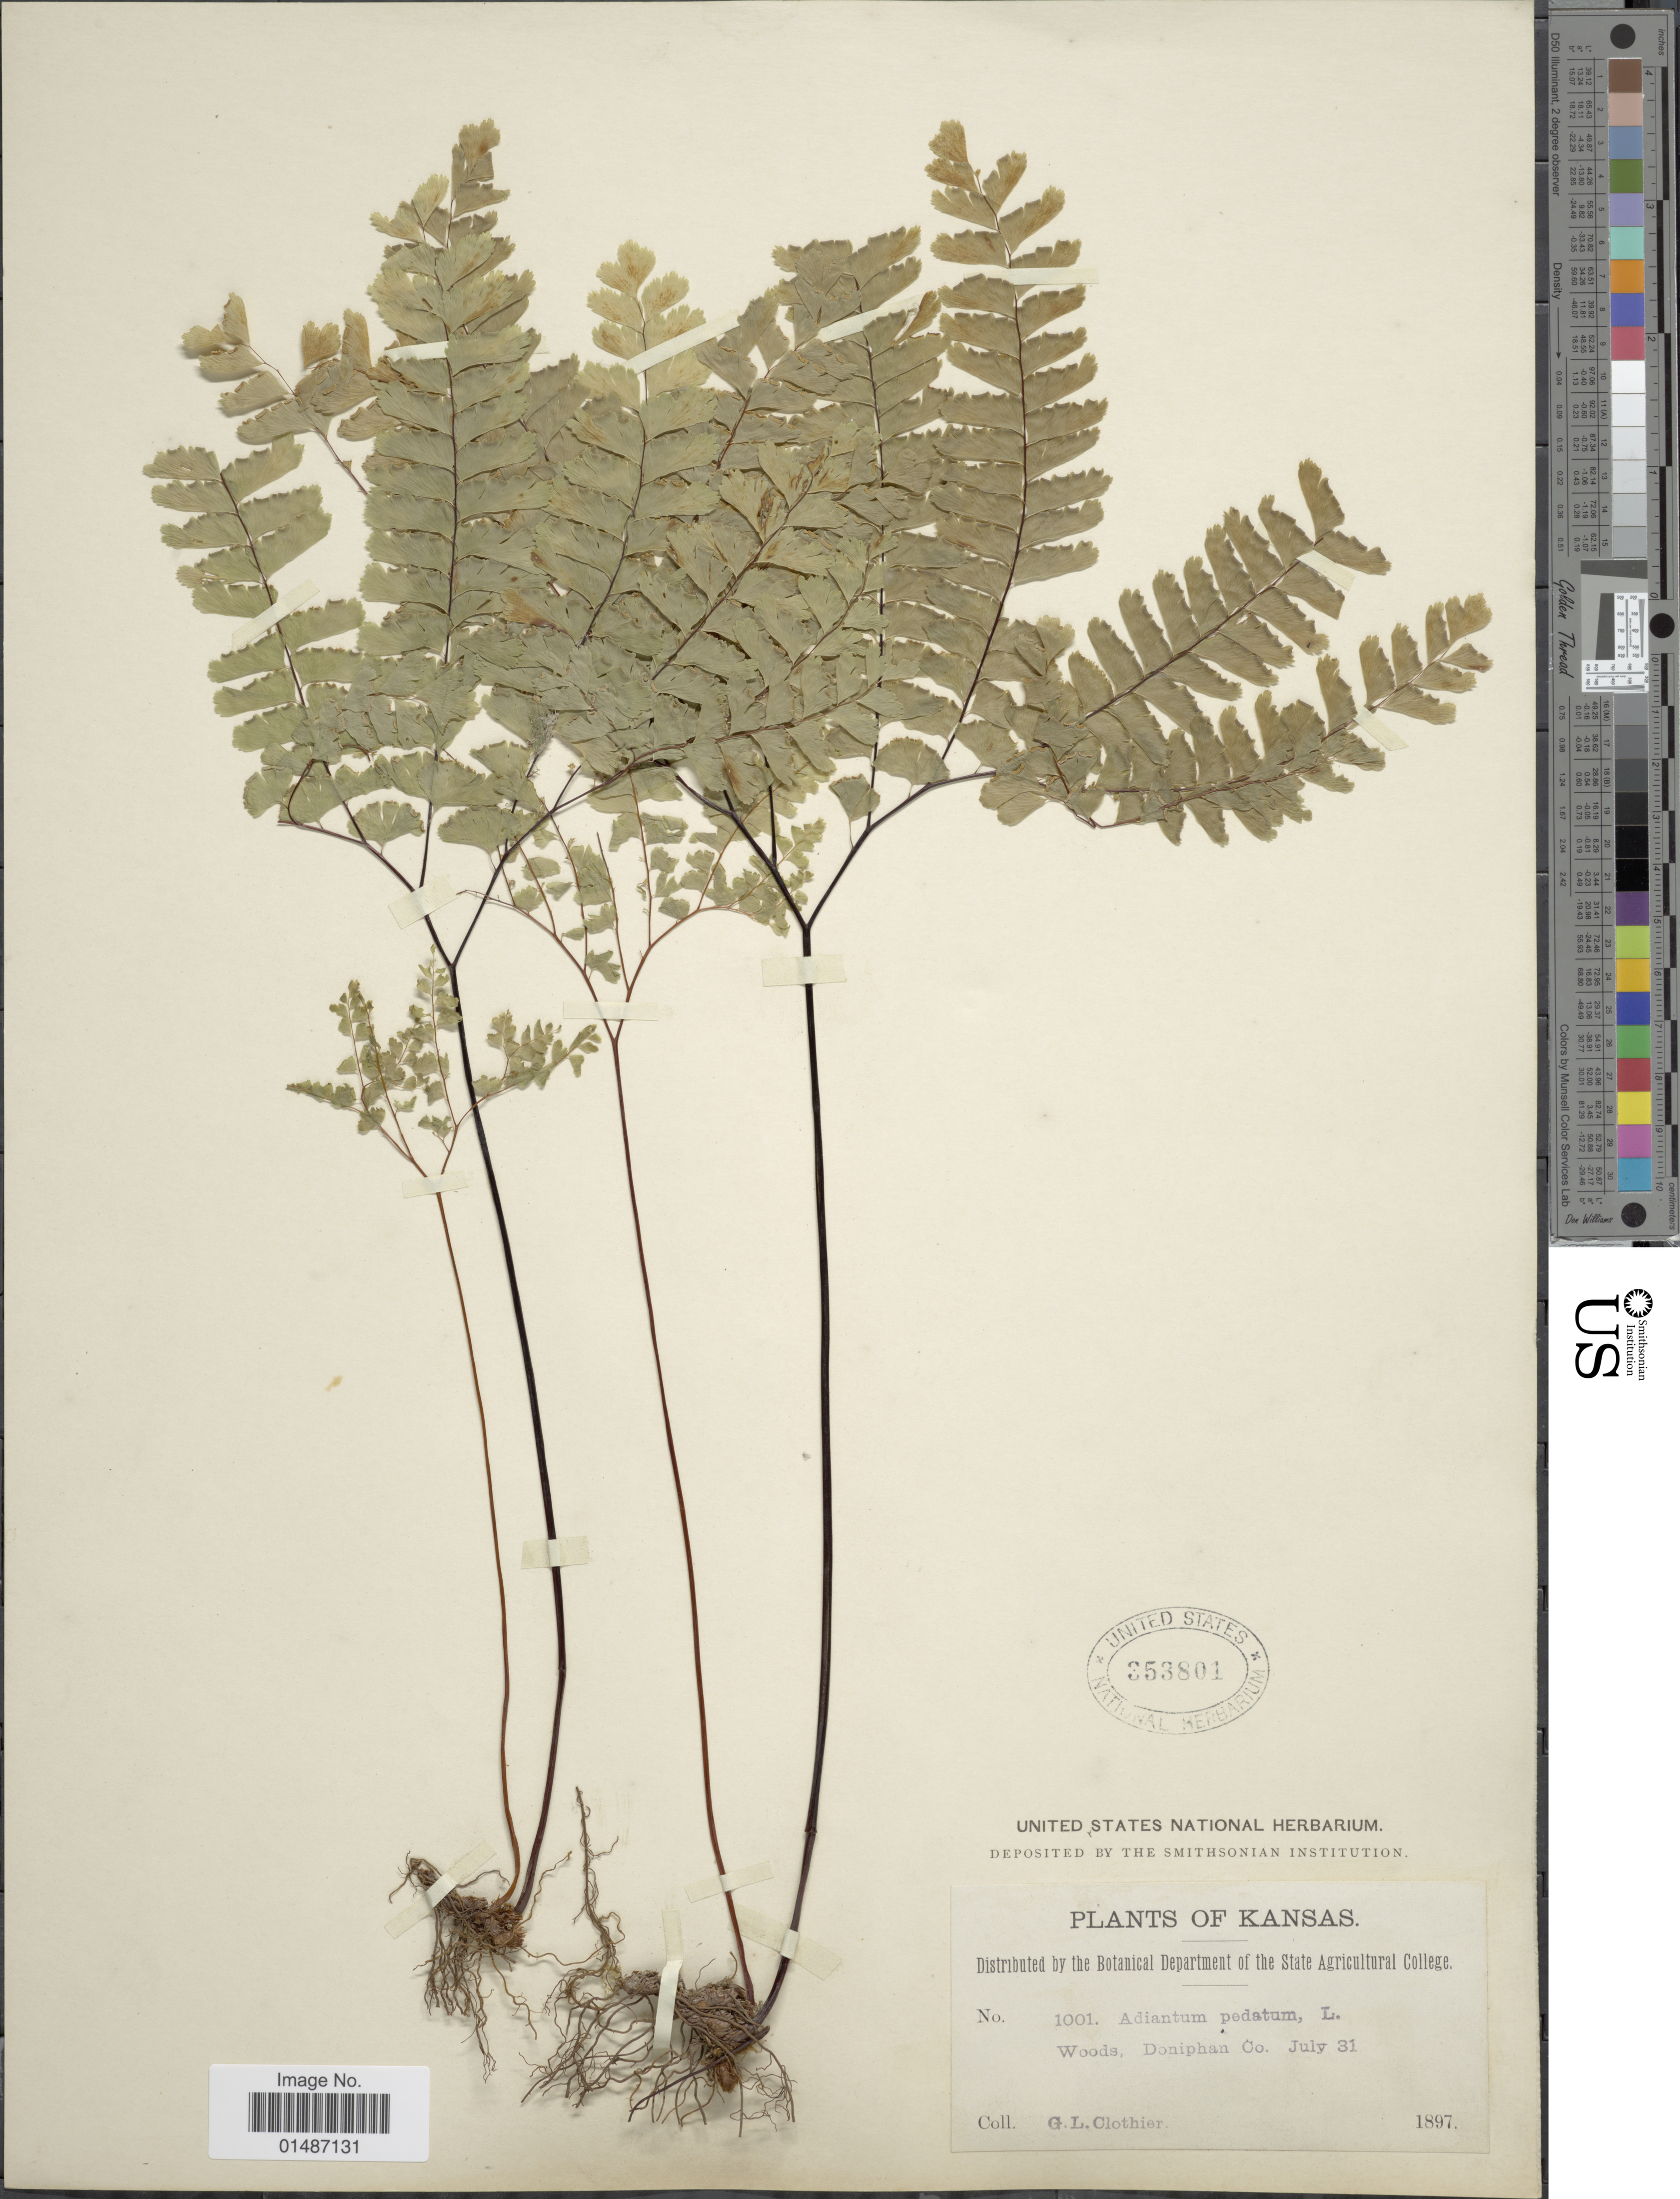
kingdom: Plantae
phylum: Tracheophyta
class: Polypodiopsida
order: Polypodiales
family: Pteridaceae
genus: Adiantum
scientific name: Adiantum pedatum var. pedatum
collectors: G. Clothier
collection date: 1897-07-31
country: United States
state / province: Kansas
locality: Woods, Doniphan Co.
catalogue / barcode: US 353801